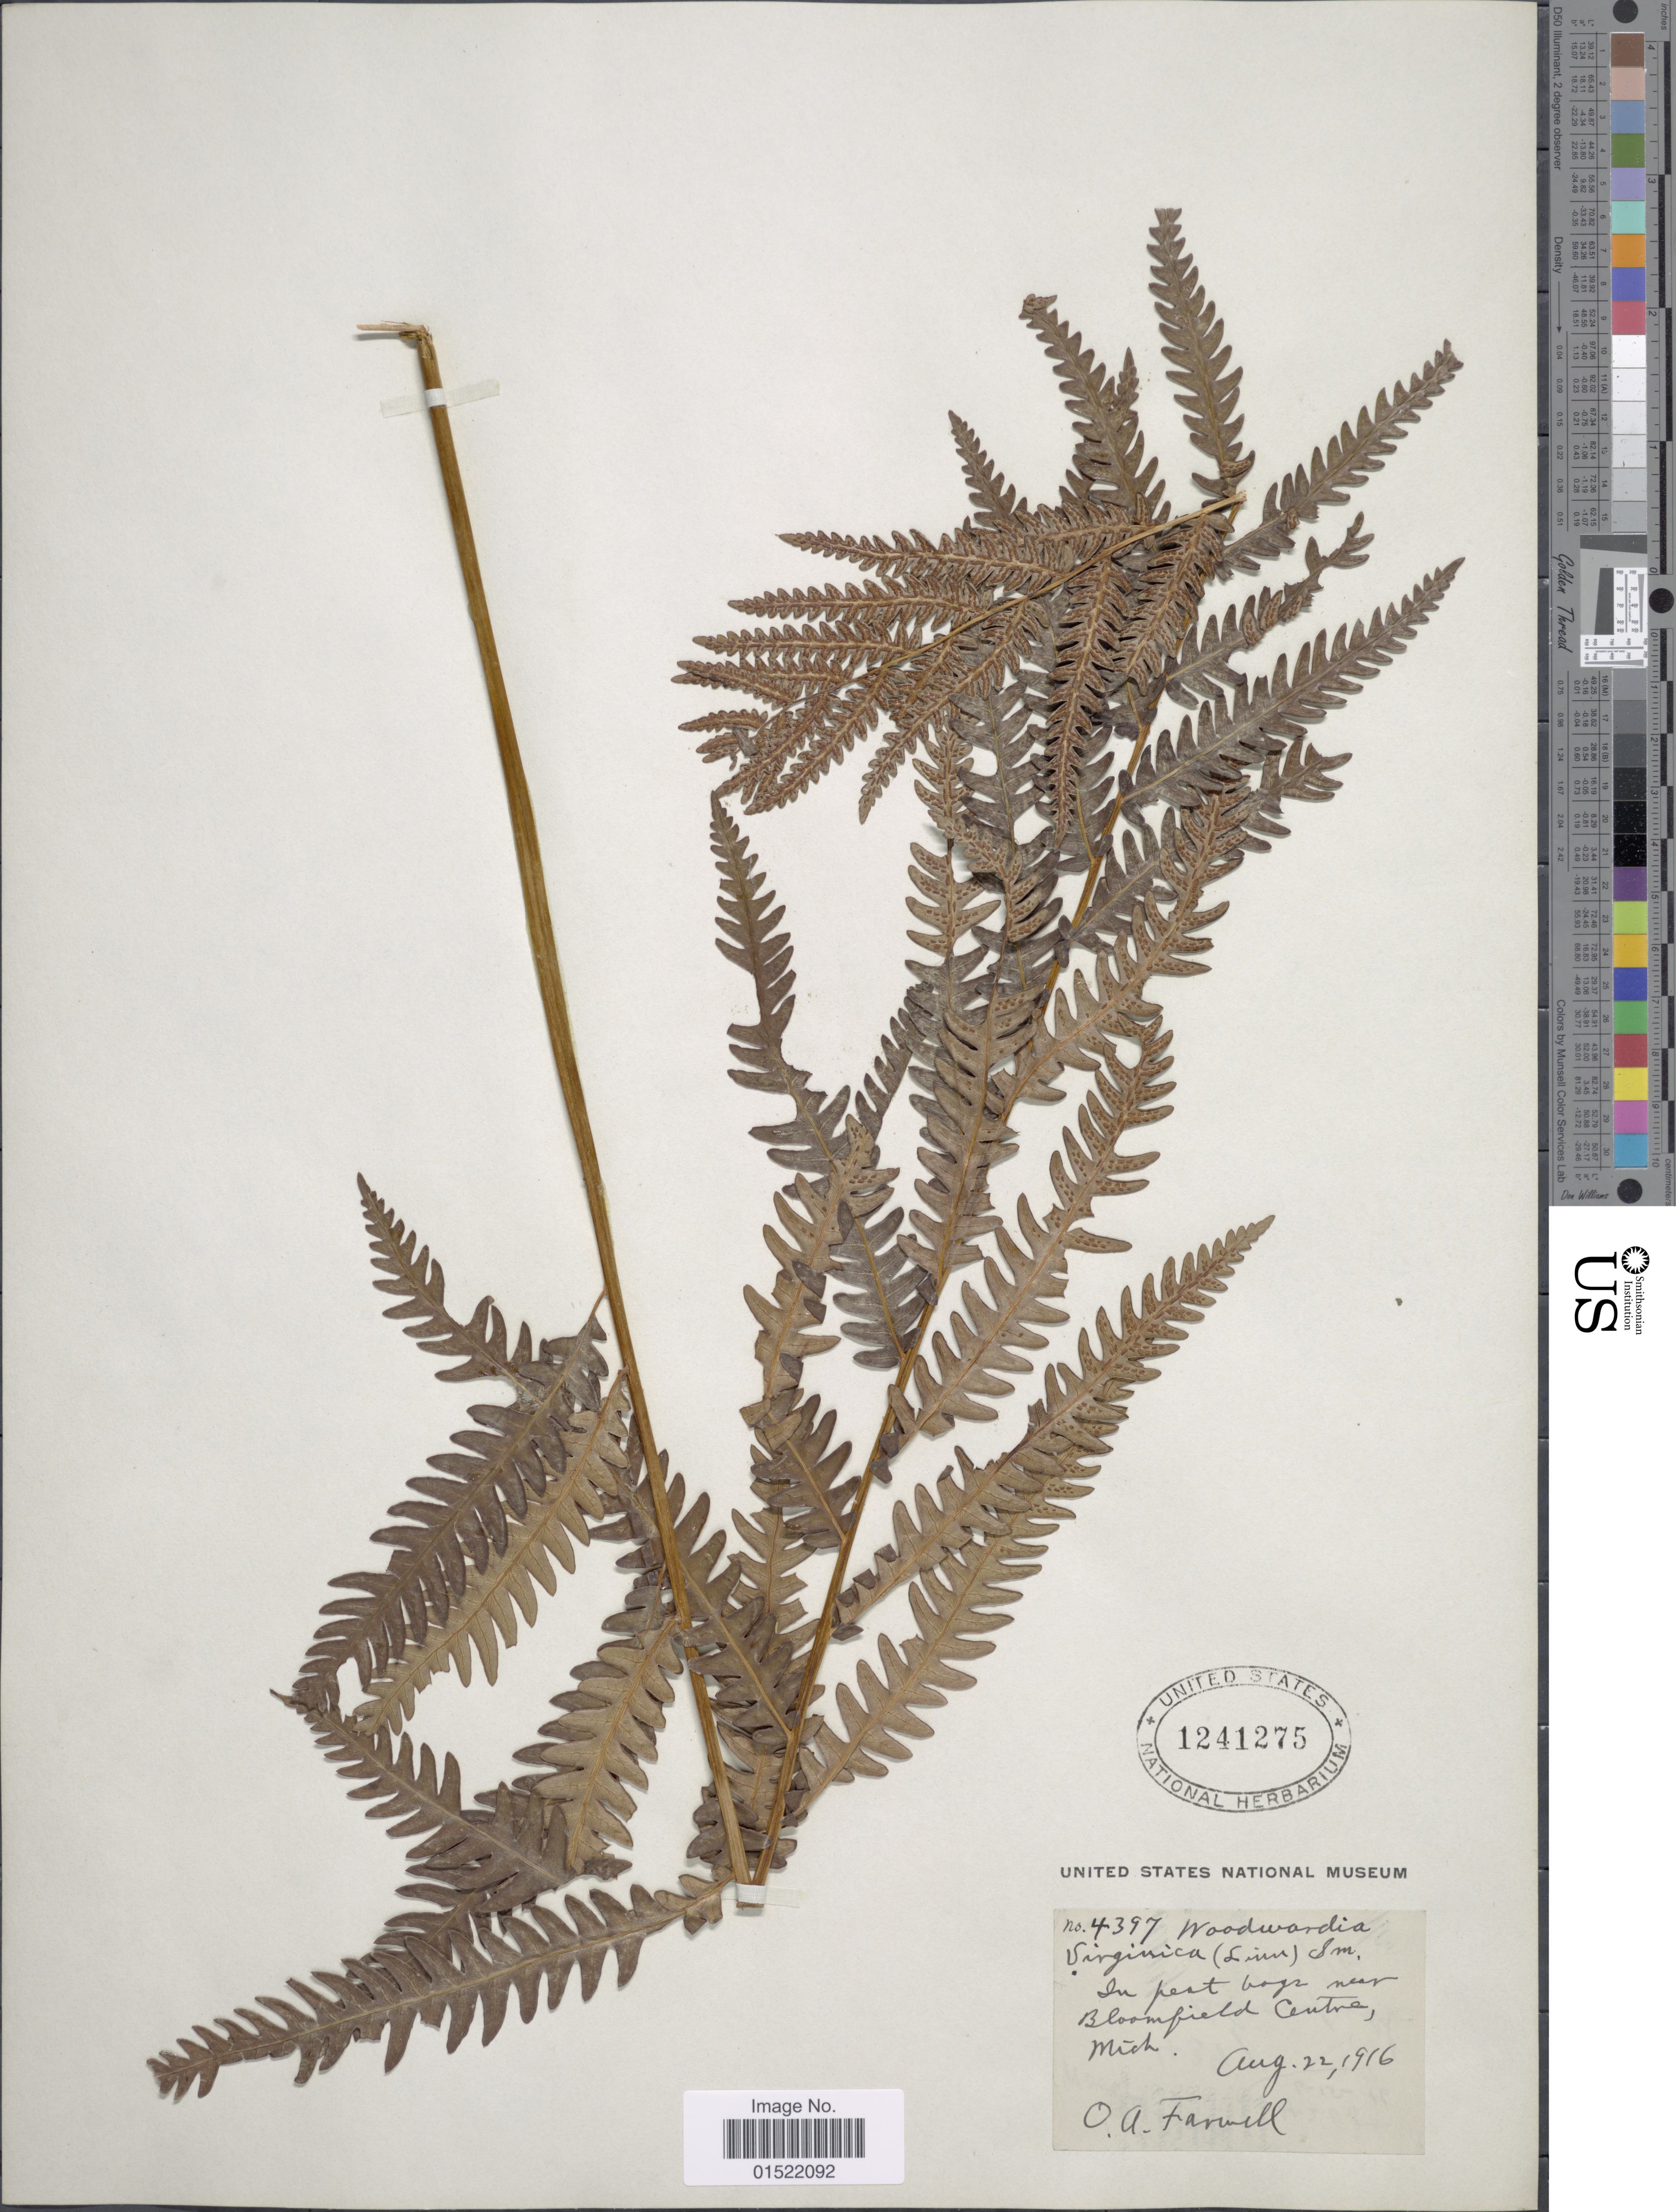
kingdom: Plantae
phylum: Tracheophyta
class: Polypodiopsida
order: Polypodiales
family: Blechnaceae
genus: Woodwardia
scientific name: Woodwardia virginica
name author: (L.) R.M. Sm.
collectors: O. Farwell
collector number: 4397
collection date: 1916-08-22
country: United States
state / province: Michigan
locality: Near Bloomfield Centre, Mich.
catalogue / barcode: US 1241275